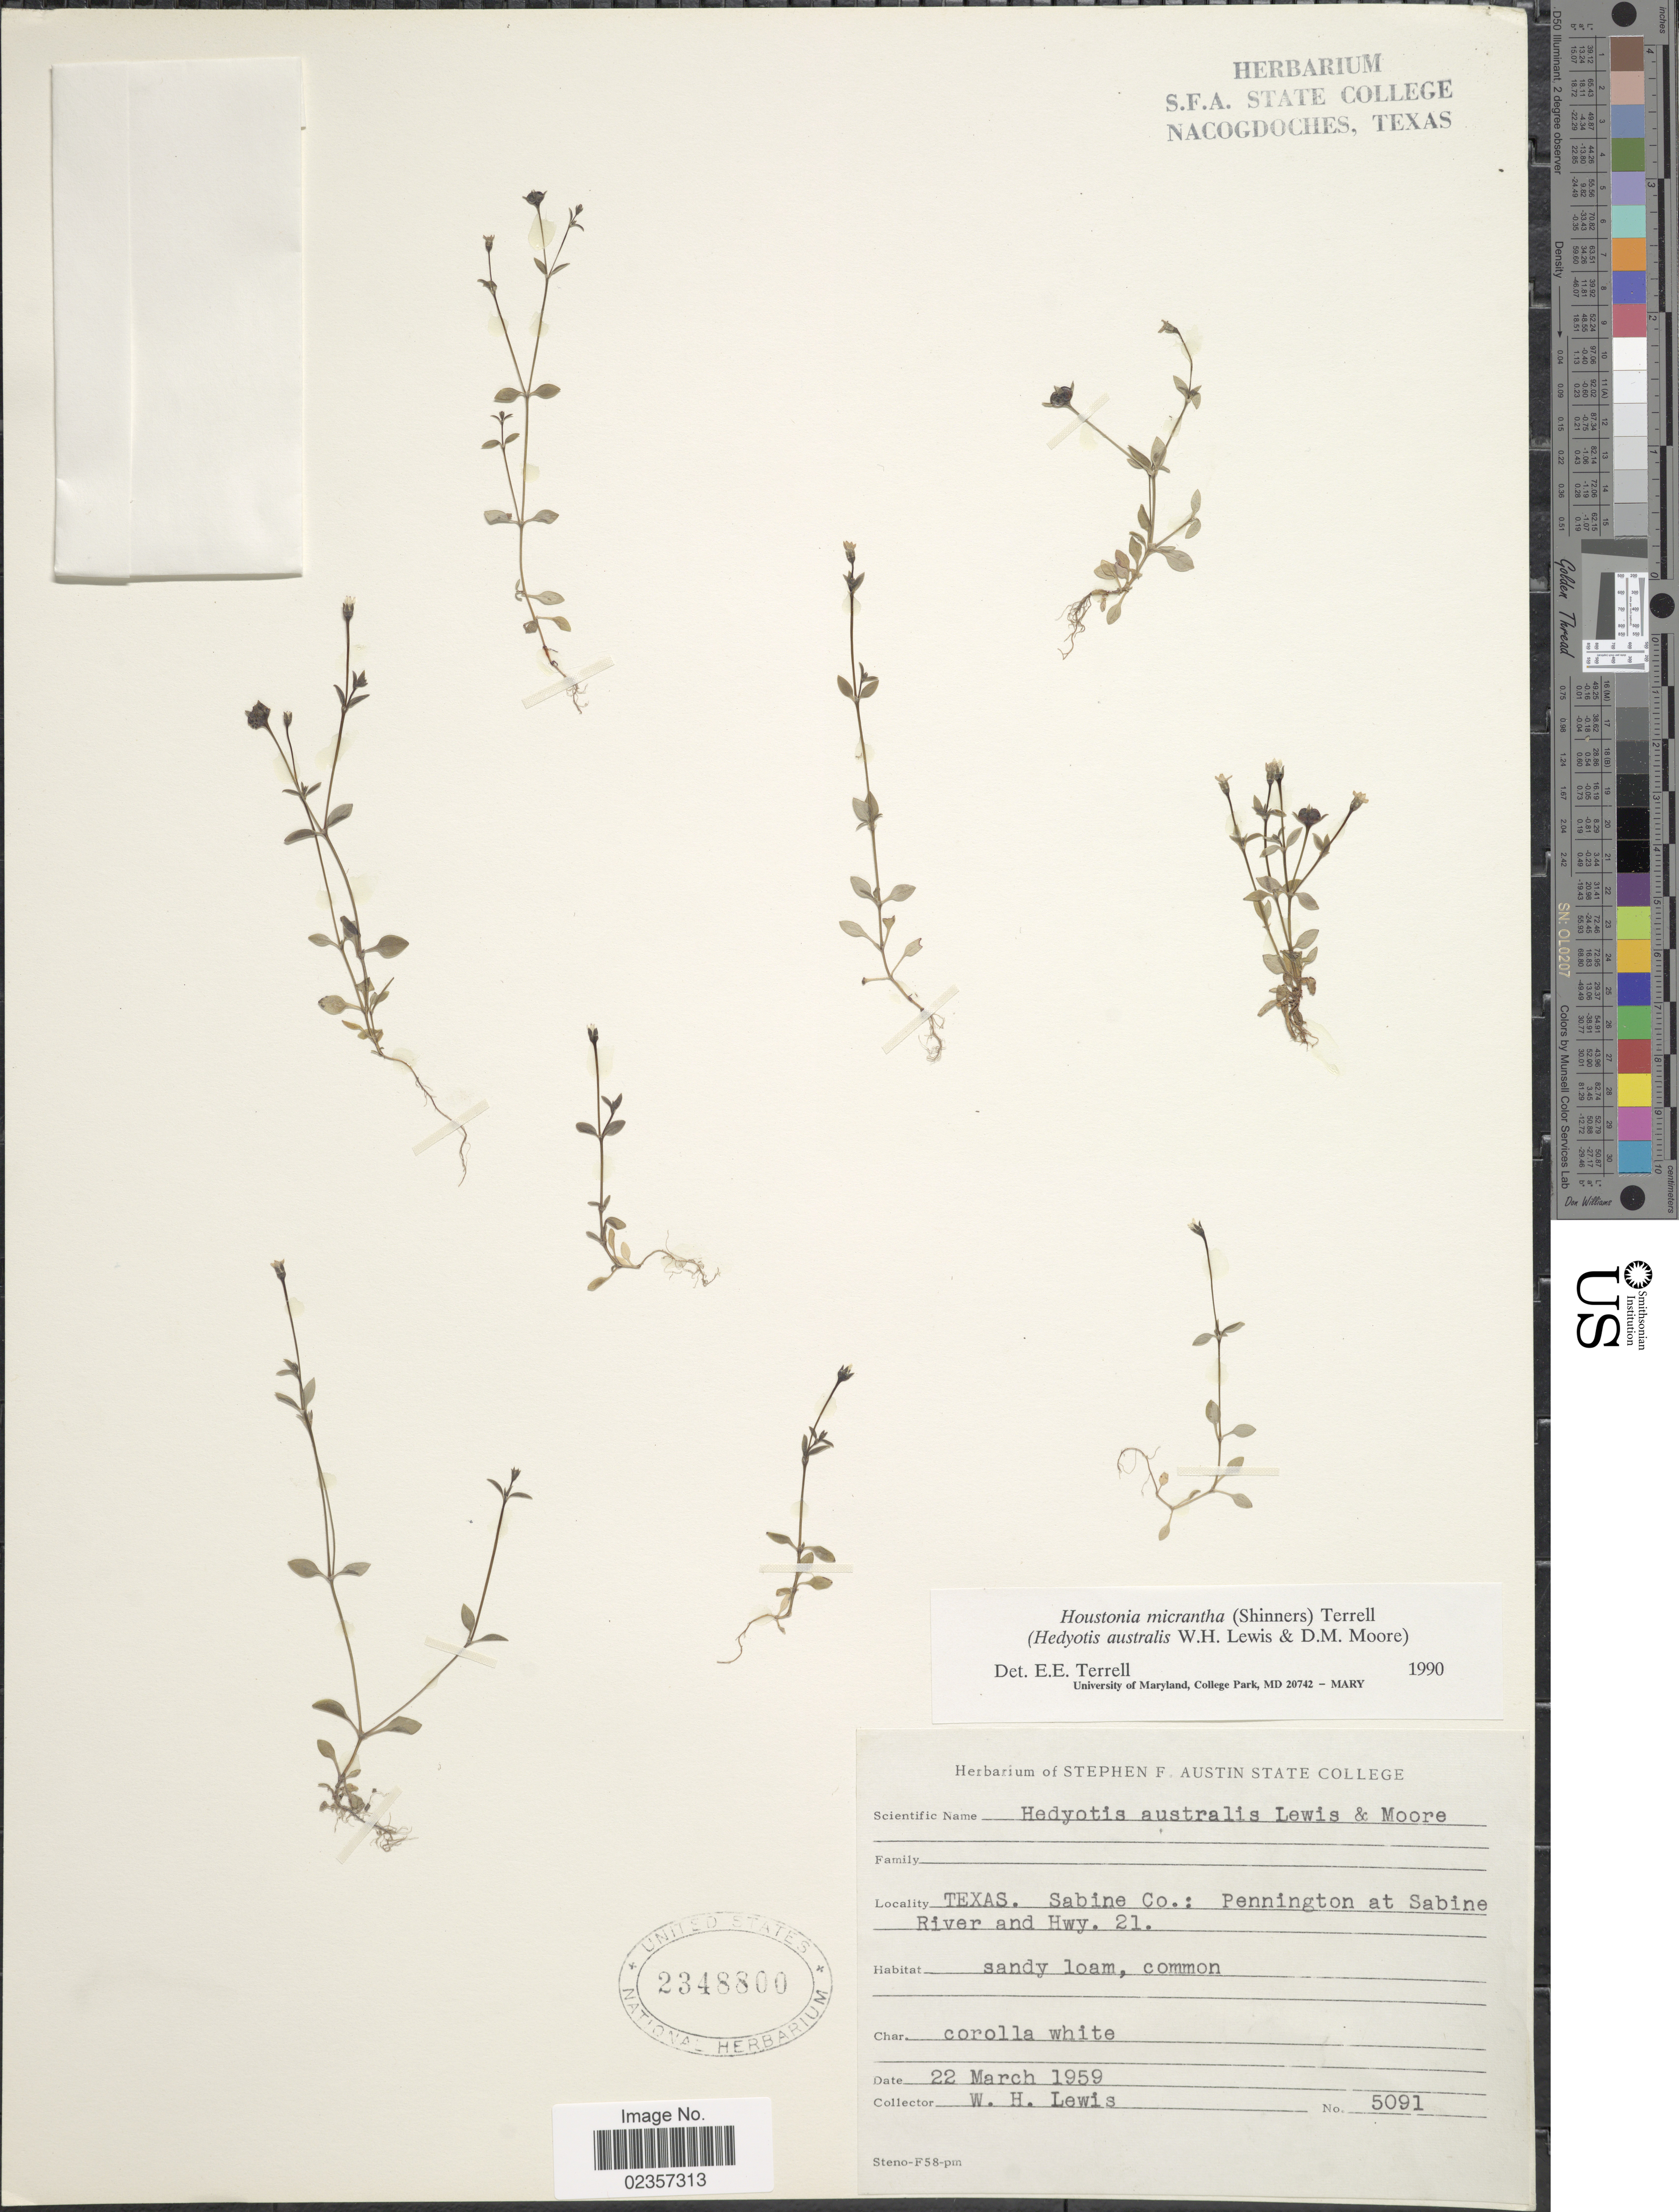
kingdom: Plantae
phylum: Tracheophyta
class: Magnoliopsida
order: Gentianales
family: Rubiaceae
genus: Houstonia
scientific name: Houstonia micrantha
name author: (Shinners) Terrell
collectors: W. H. Lewis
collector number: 5091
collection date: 1959-03-22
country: United States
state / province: Texas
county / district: Sabine County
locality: Pennington at Sabine River and Hwy. 21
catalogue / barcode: US 2348800